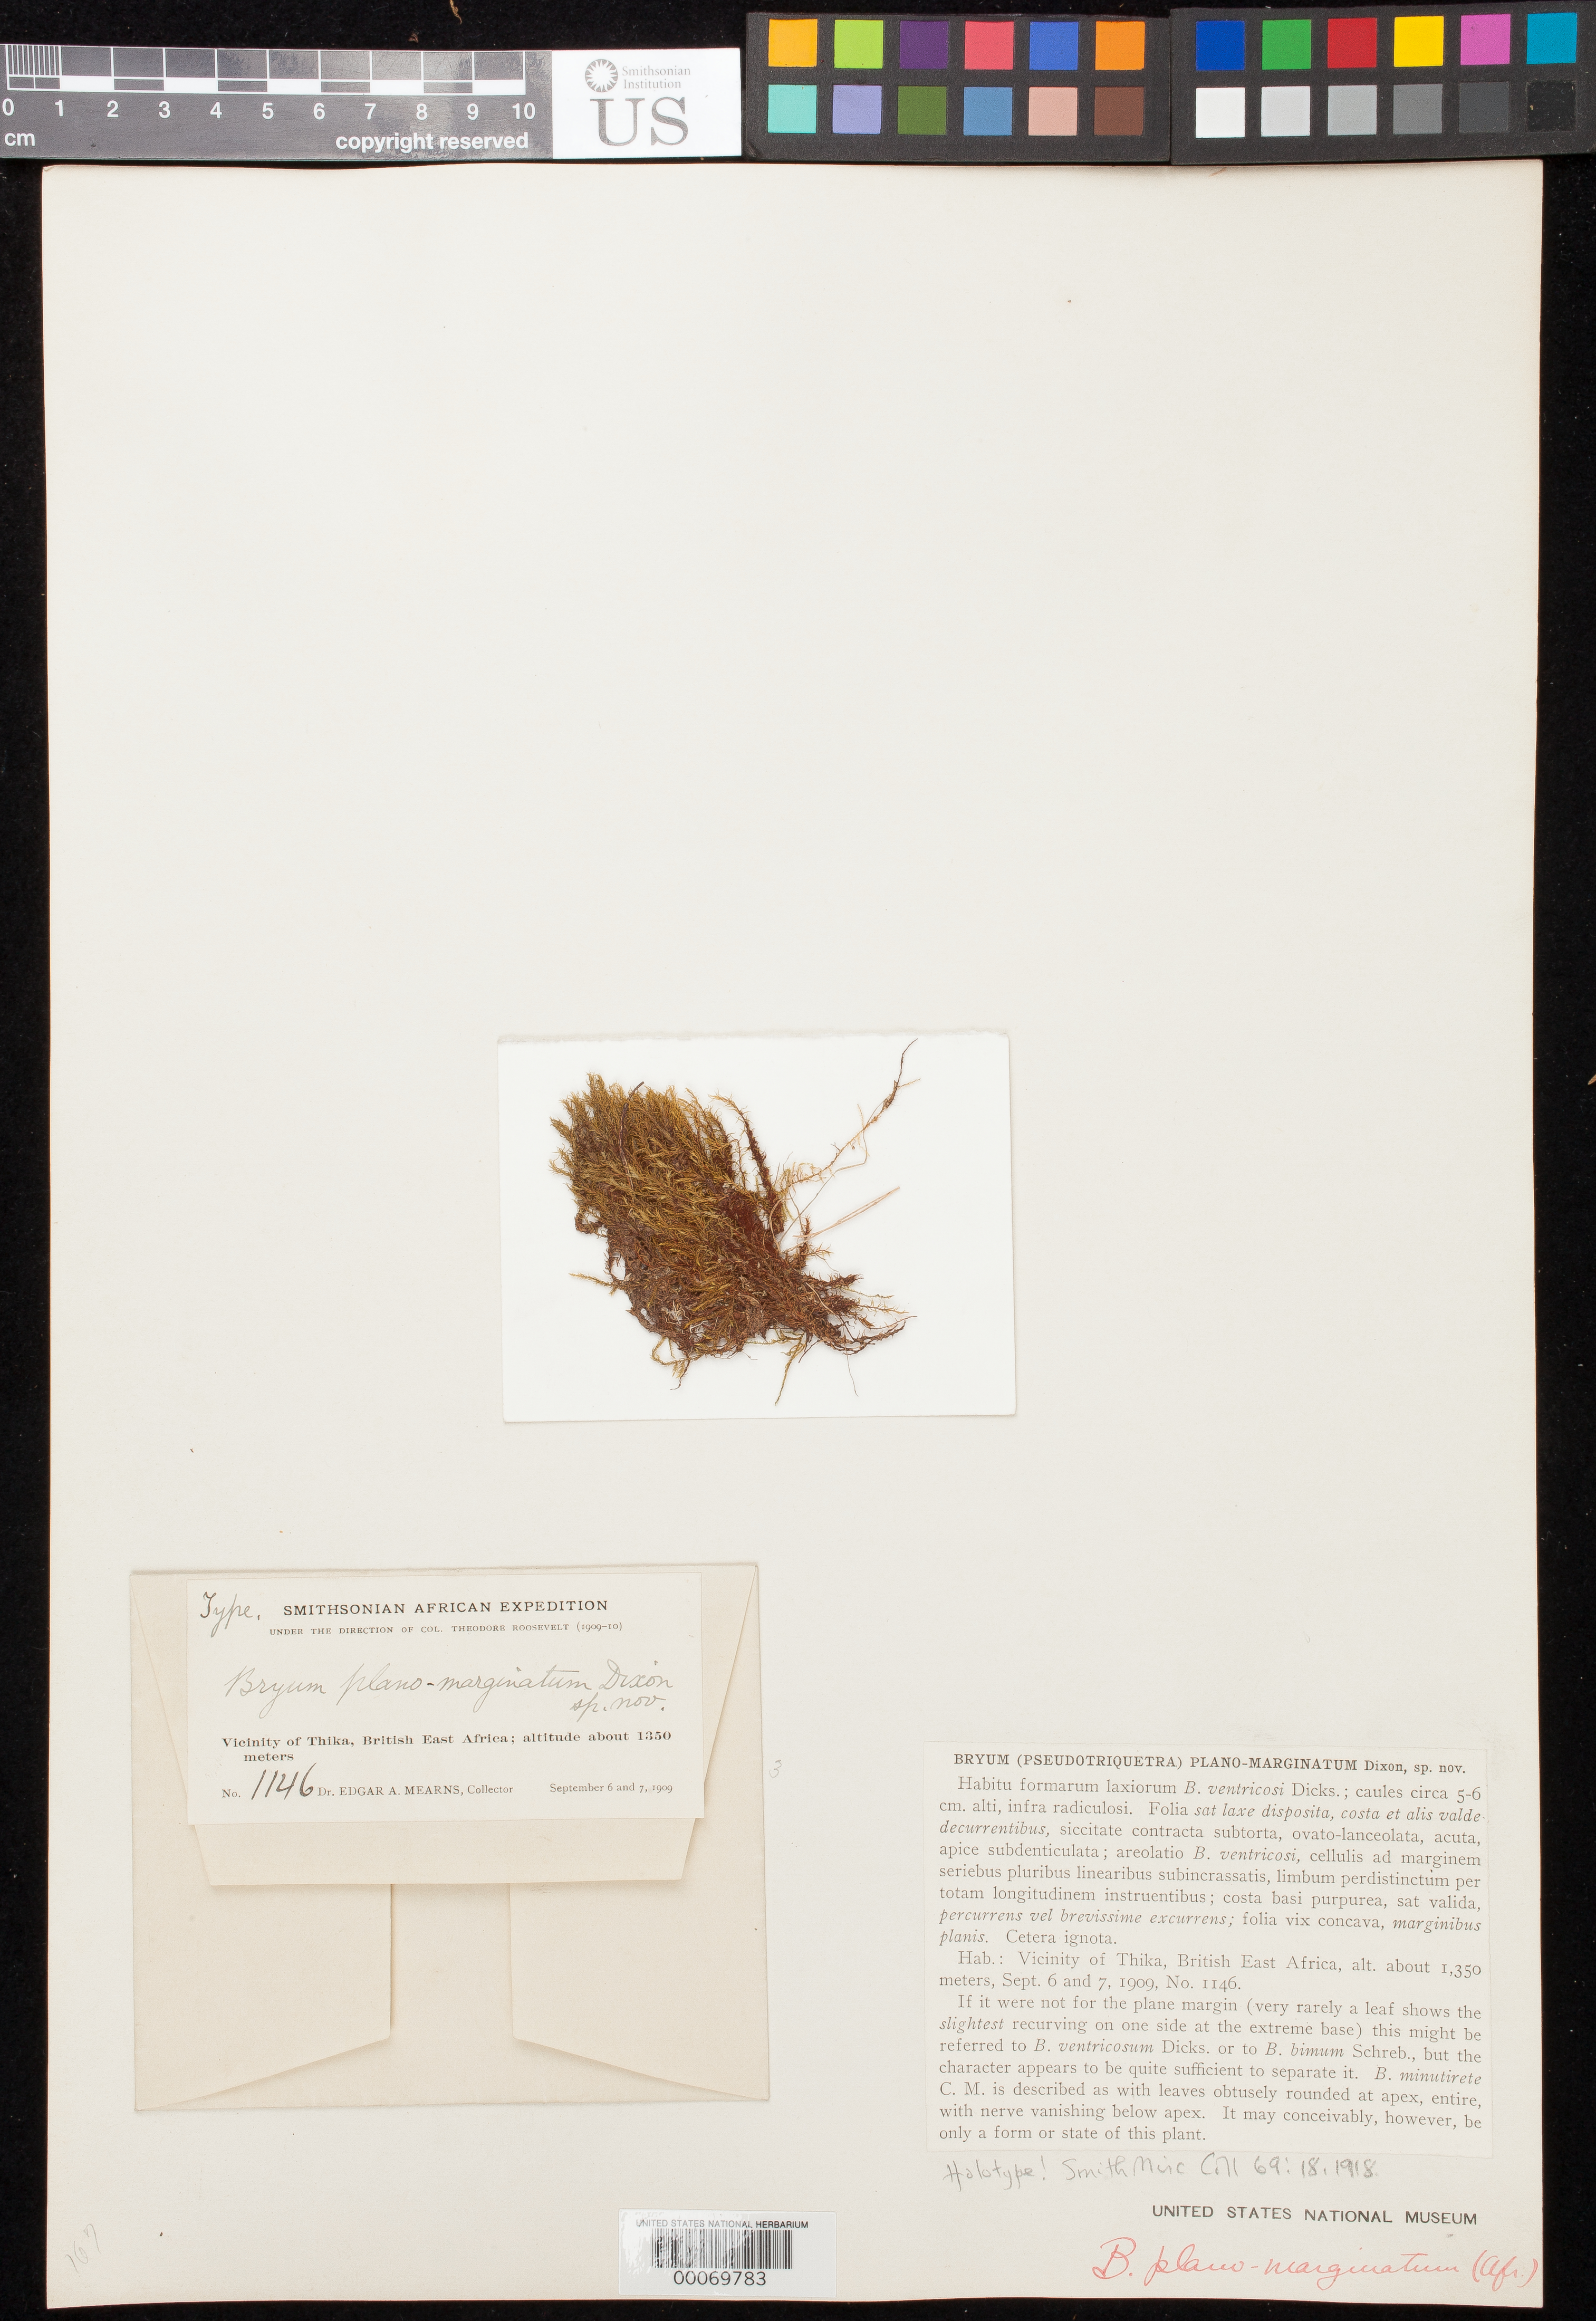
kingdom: Plantae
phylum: Bryophyta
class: Bryopsida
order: Bryales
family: Bryaceae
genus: Bryum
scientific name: Bryum plano-marginatum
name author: Dixon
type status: Holotype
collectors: E. A. Mearns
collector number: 1146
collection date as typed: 06 Sep 1909 to 07 Sep 1909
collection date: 1909-09-06/1909-09-07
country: Kenya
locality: Vicinity of Thika.